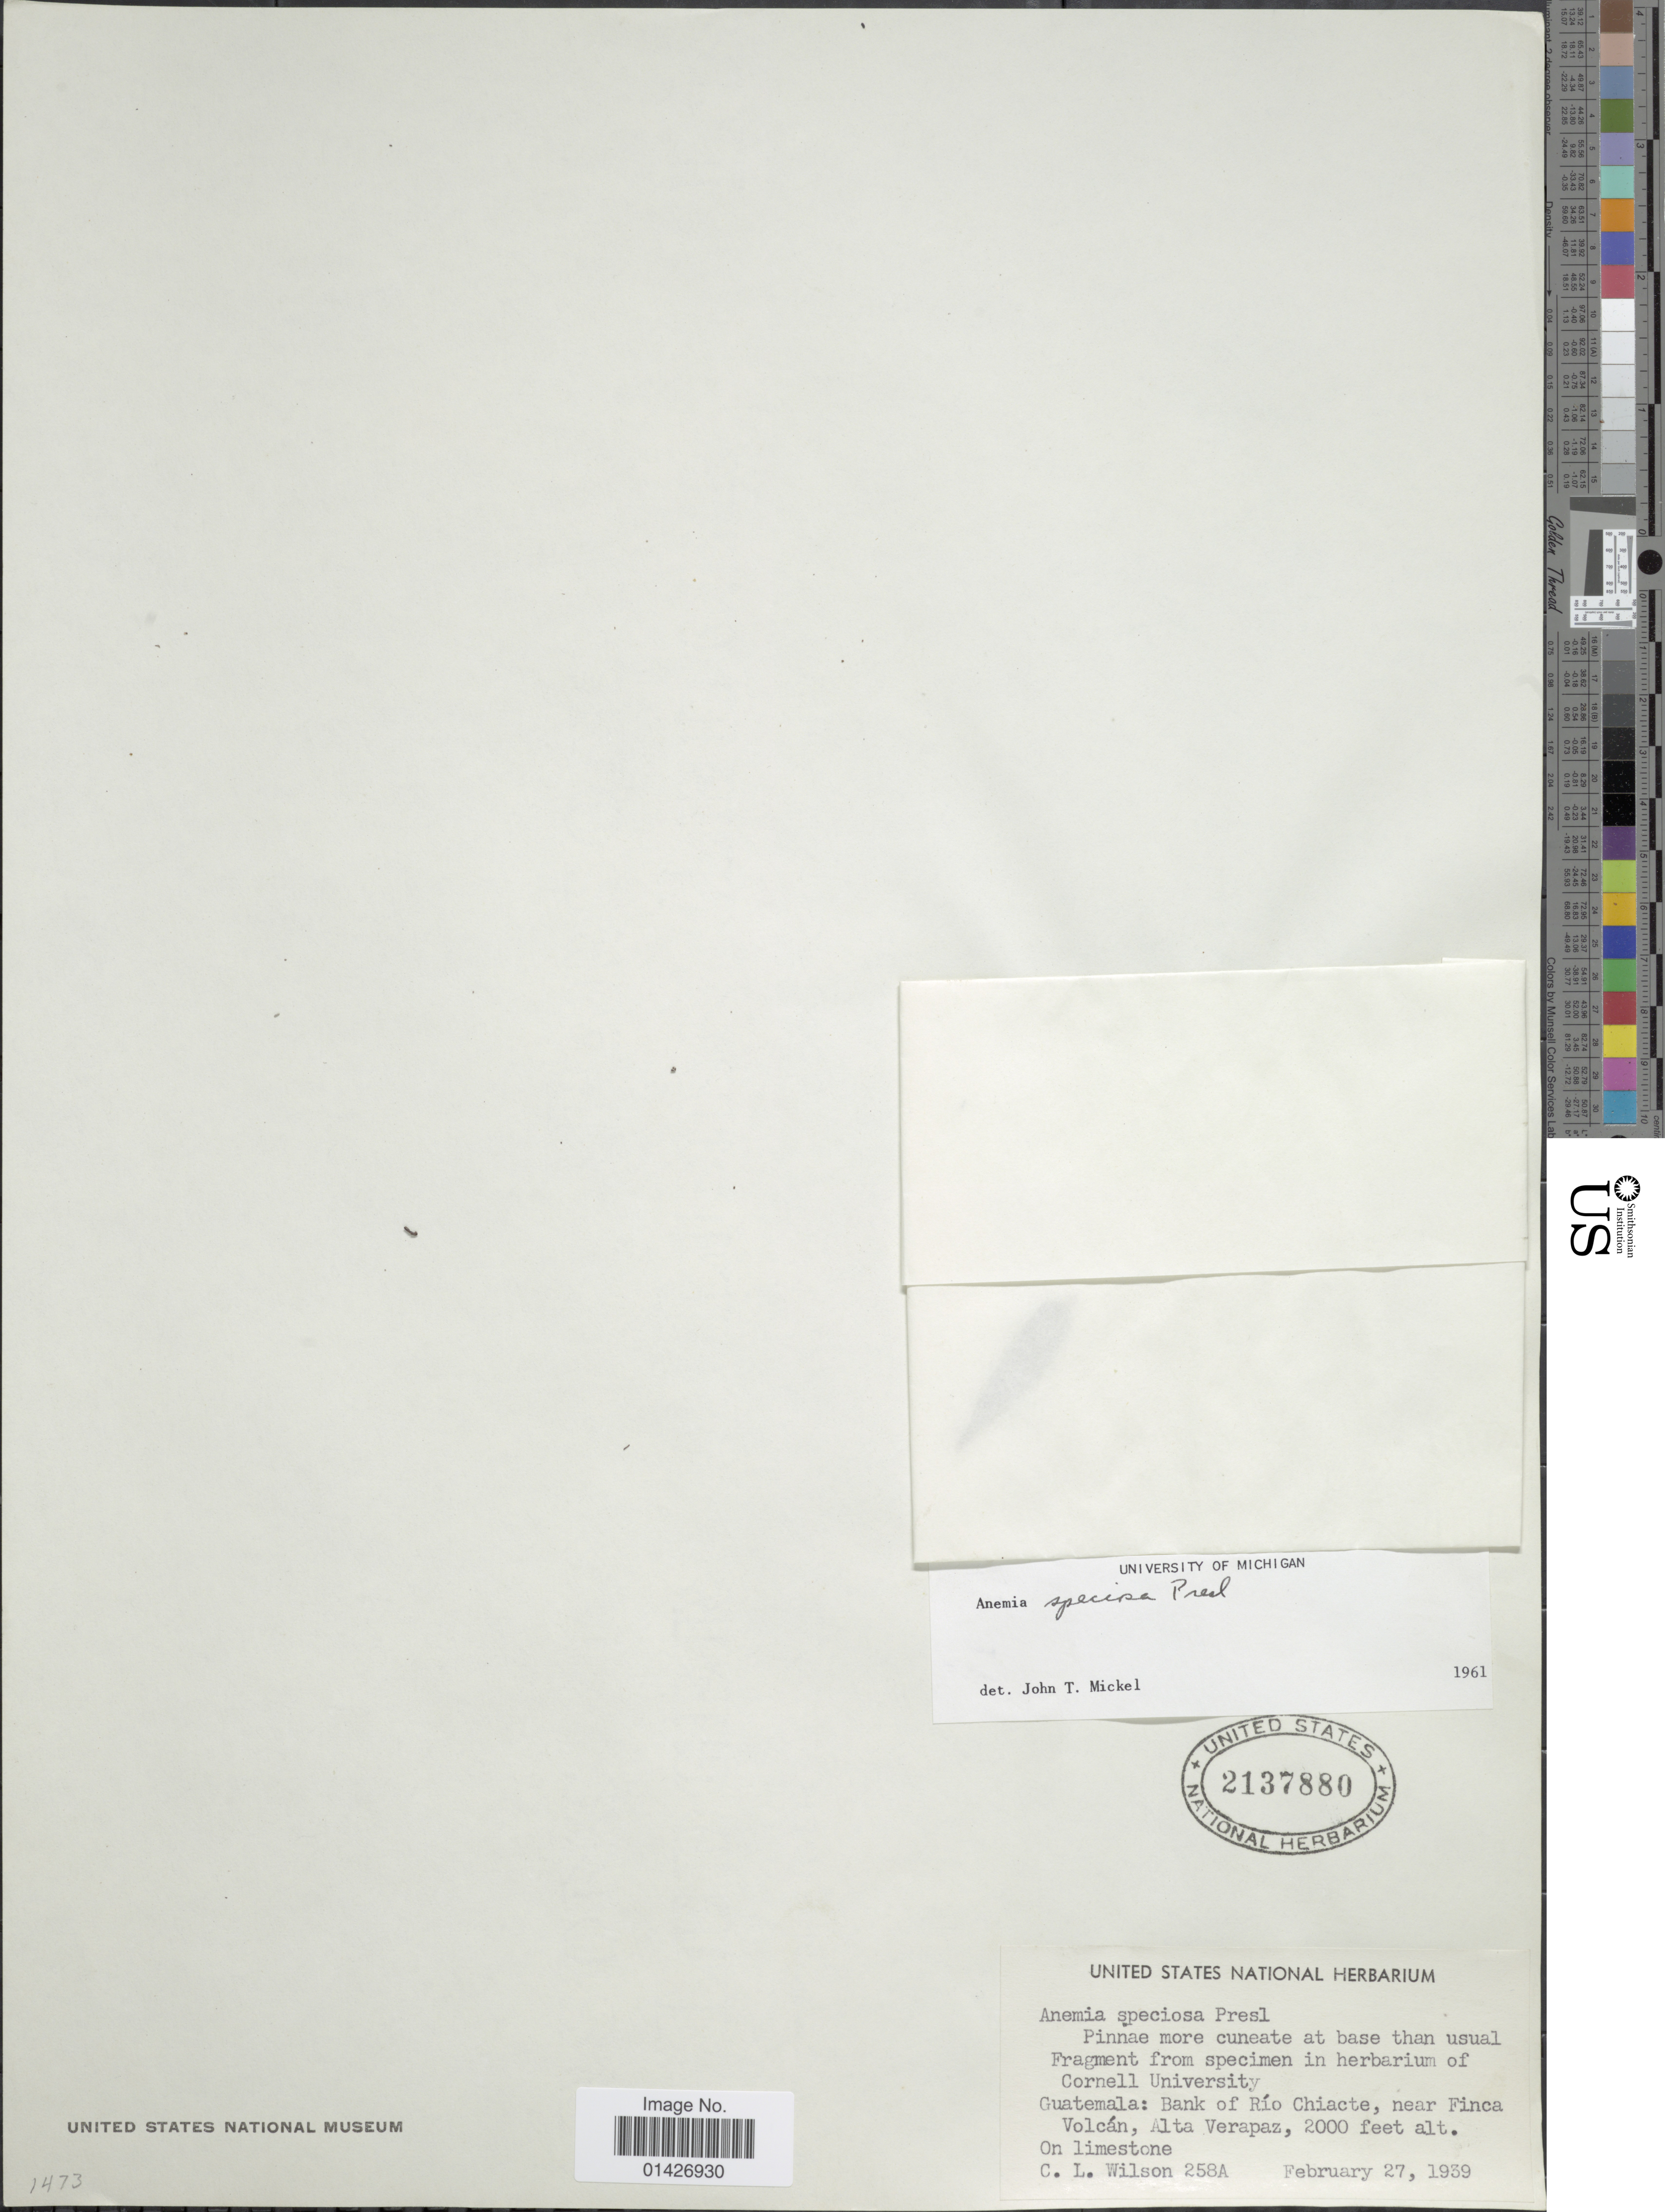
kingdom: Plantae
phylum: Tracheophyta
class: Polypodiopsida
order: Schizaeales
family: Anemiaceae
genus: Anemia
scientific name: Anemia speciosa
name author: C. Presl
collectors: C. L. Wilson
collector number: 258A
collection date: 1939-02-27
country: Guatemala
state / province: Alta Verapaz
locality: Bank of Río Chiacte, near Finca Volcán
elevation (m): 610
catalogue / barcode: US 2137880